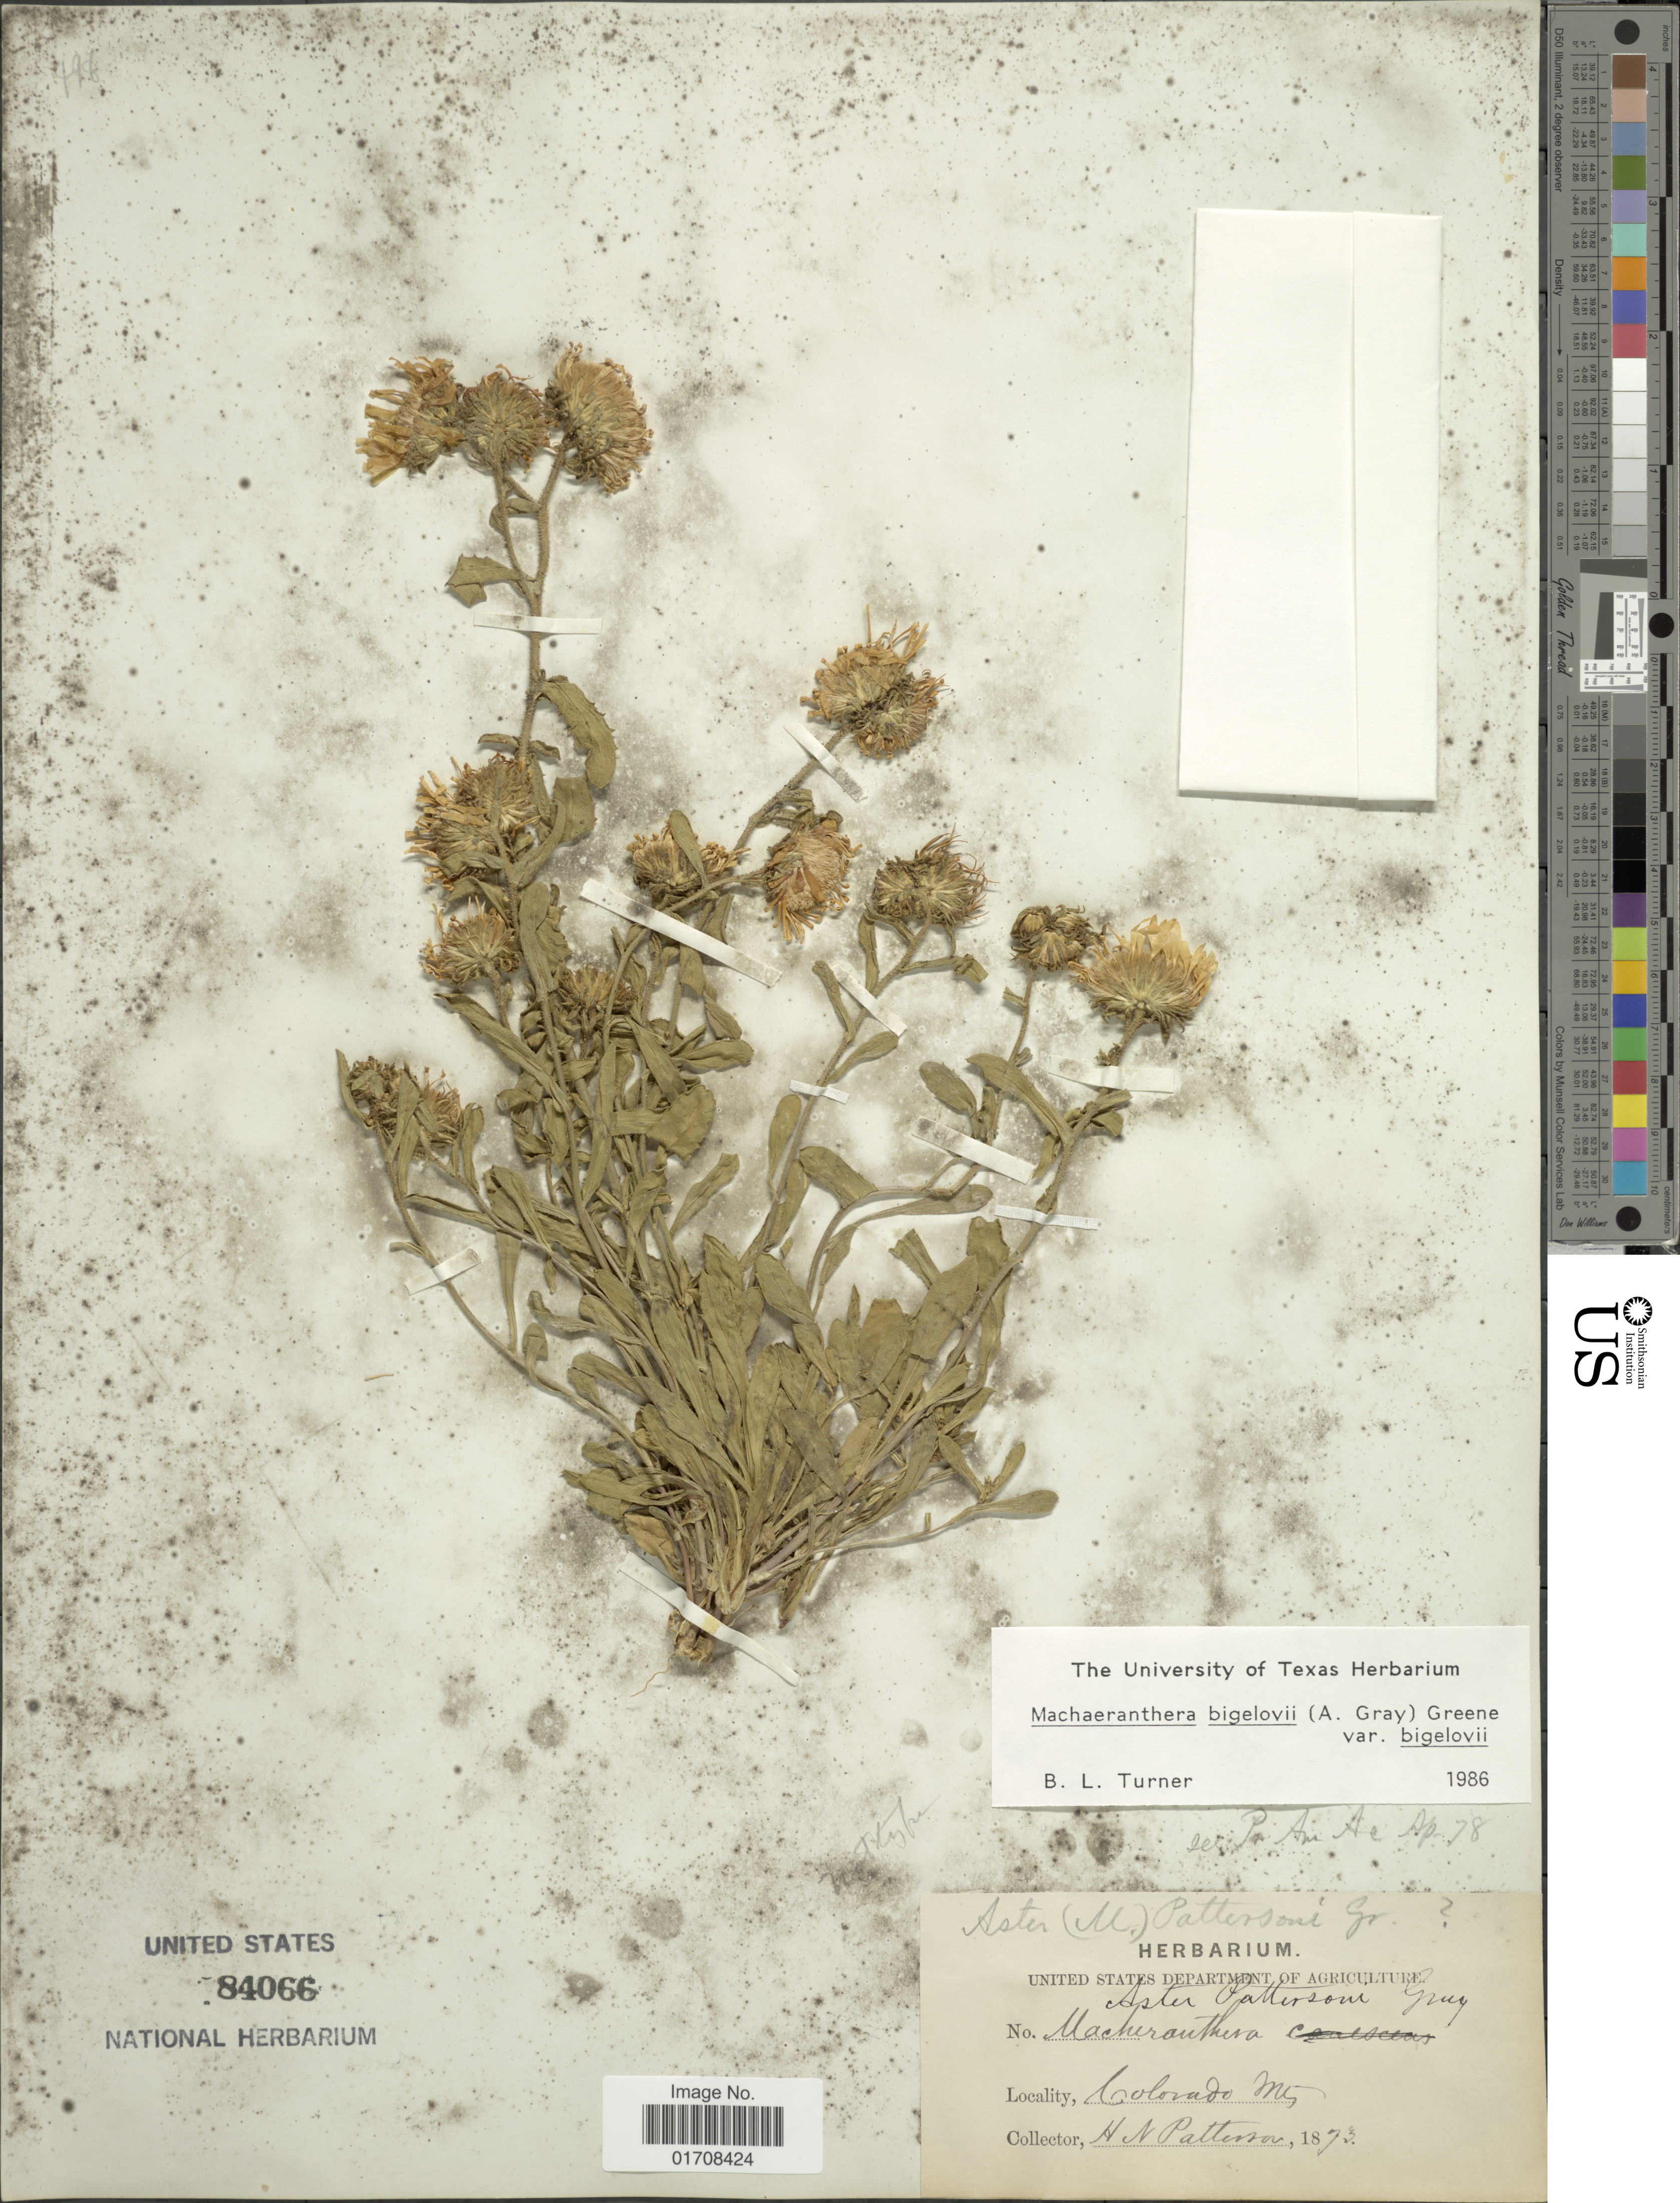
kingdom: Plantae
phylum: Tracheophyta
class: Magnoliopsida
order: Asterales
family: Asteraceae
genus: Machaeranthera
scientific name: Machaeranthera bigelovii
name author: (A. Gray) Greene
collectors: H. N. Patterson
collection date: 1873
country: United States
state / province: Colorado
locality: Colorado Mts.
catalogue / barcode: US 84066